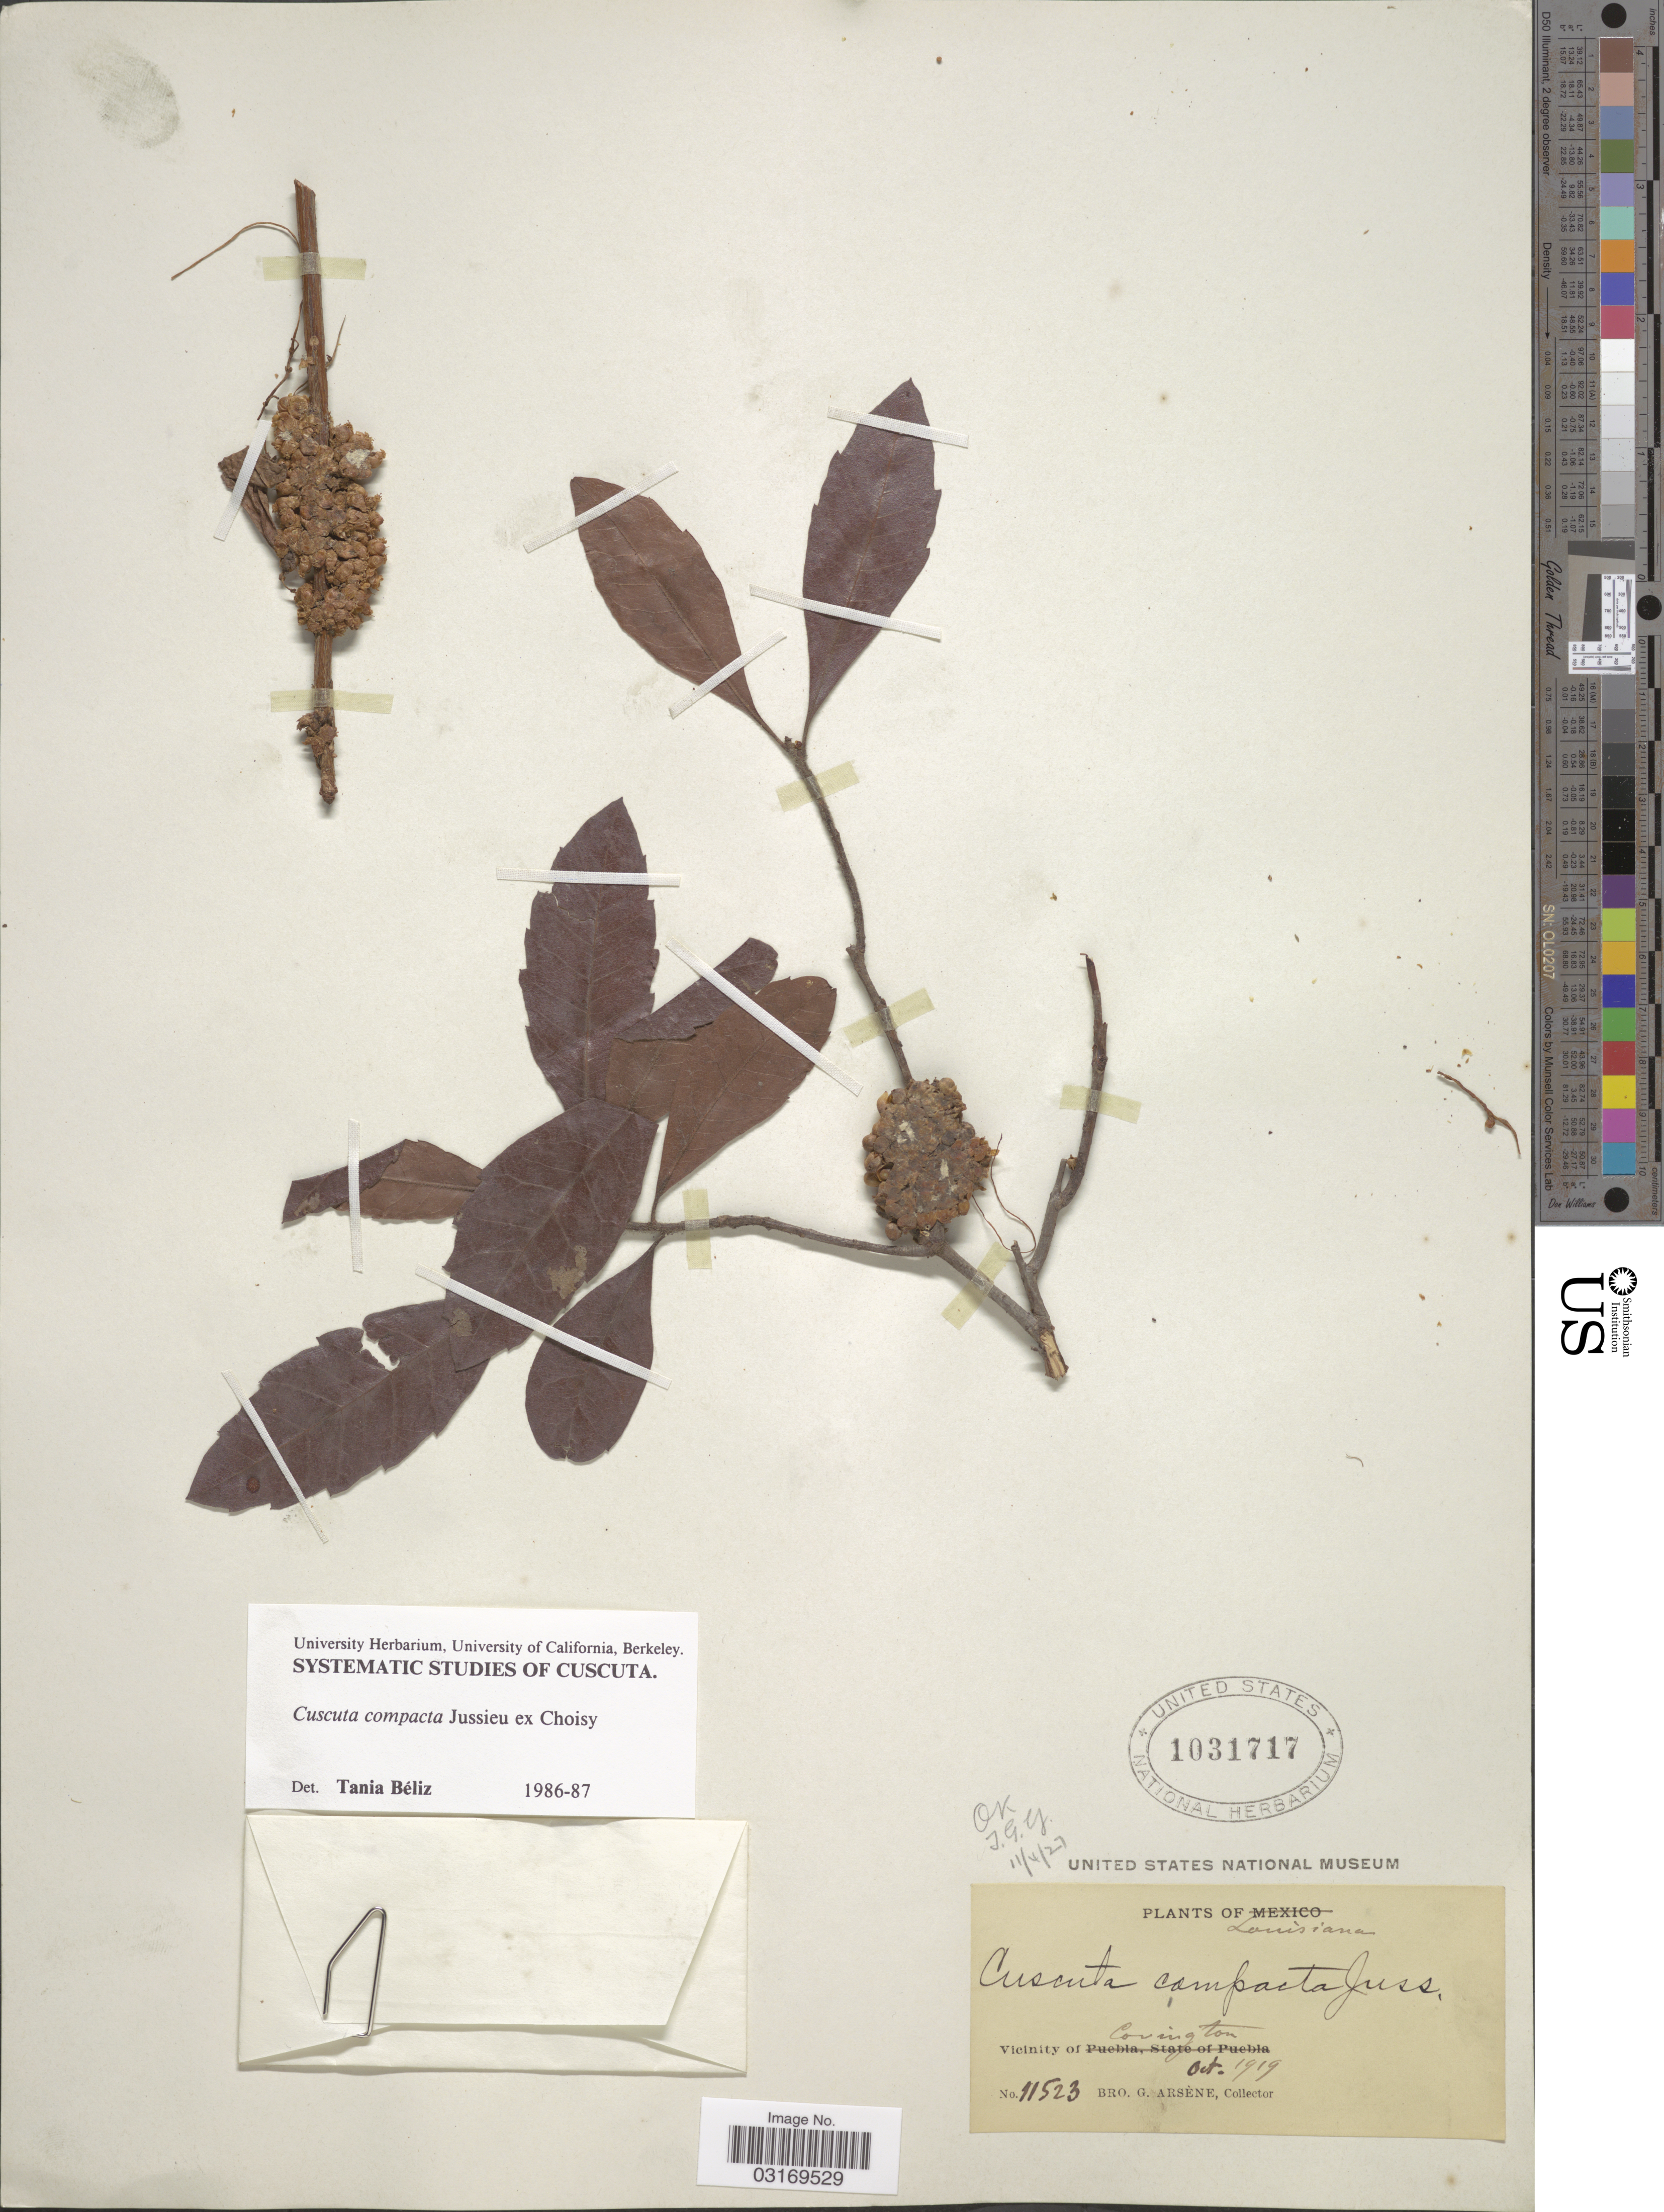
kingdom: Plantae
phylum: Tracheophyta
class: Magnoliopsida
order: Solanales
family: Convolvulaceae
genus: Cuscuta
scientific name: Cuscuta compacta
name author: Juss. ex Choisy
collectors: Bro. G. Arsène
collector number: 11523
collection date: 1919-10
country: United States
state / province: Louisiana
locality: Vicinity of Covington.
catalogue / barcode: US 1031717